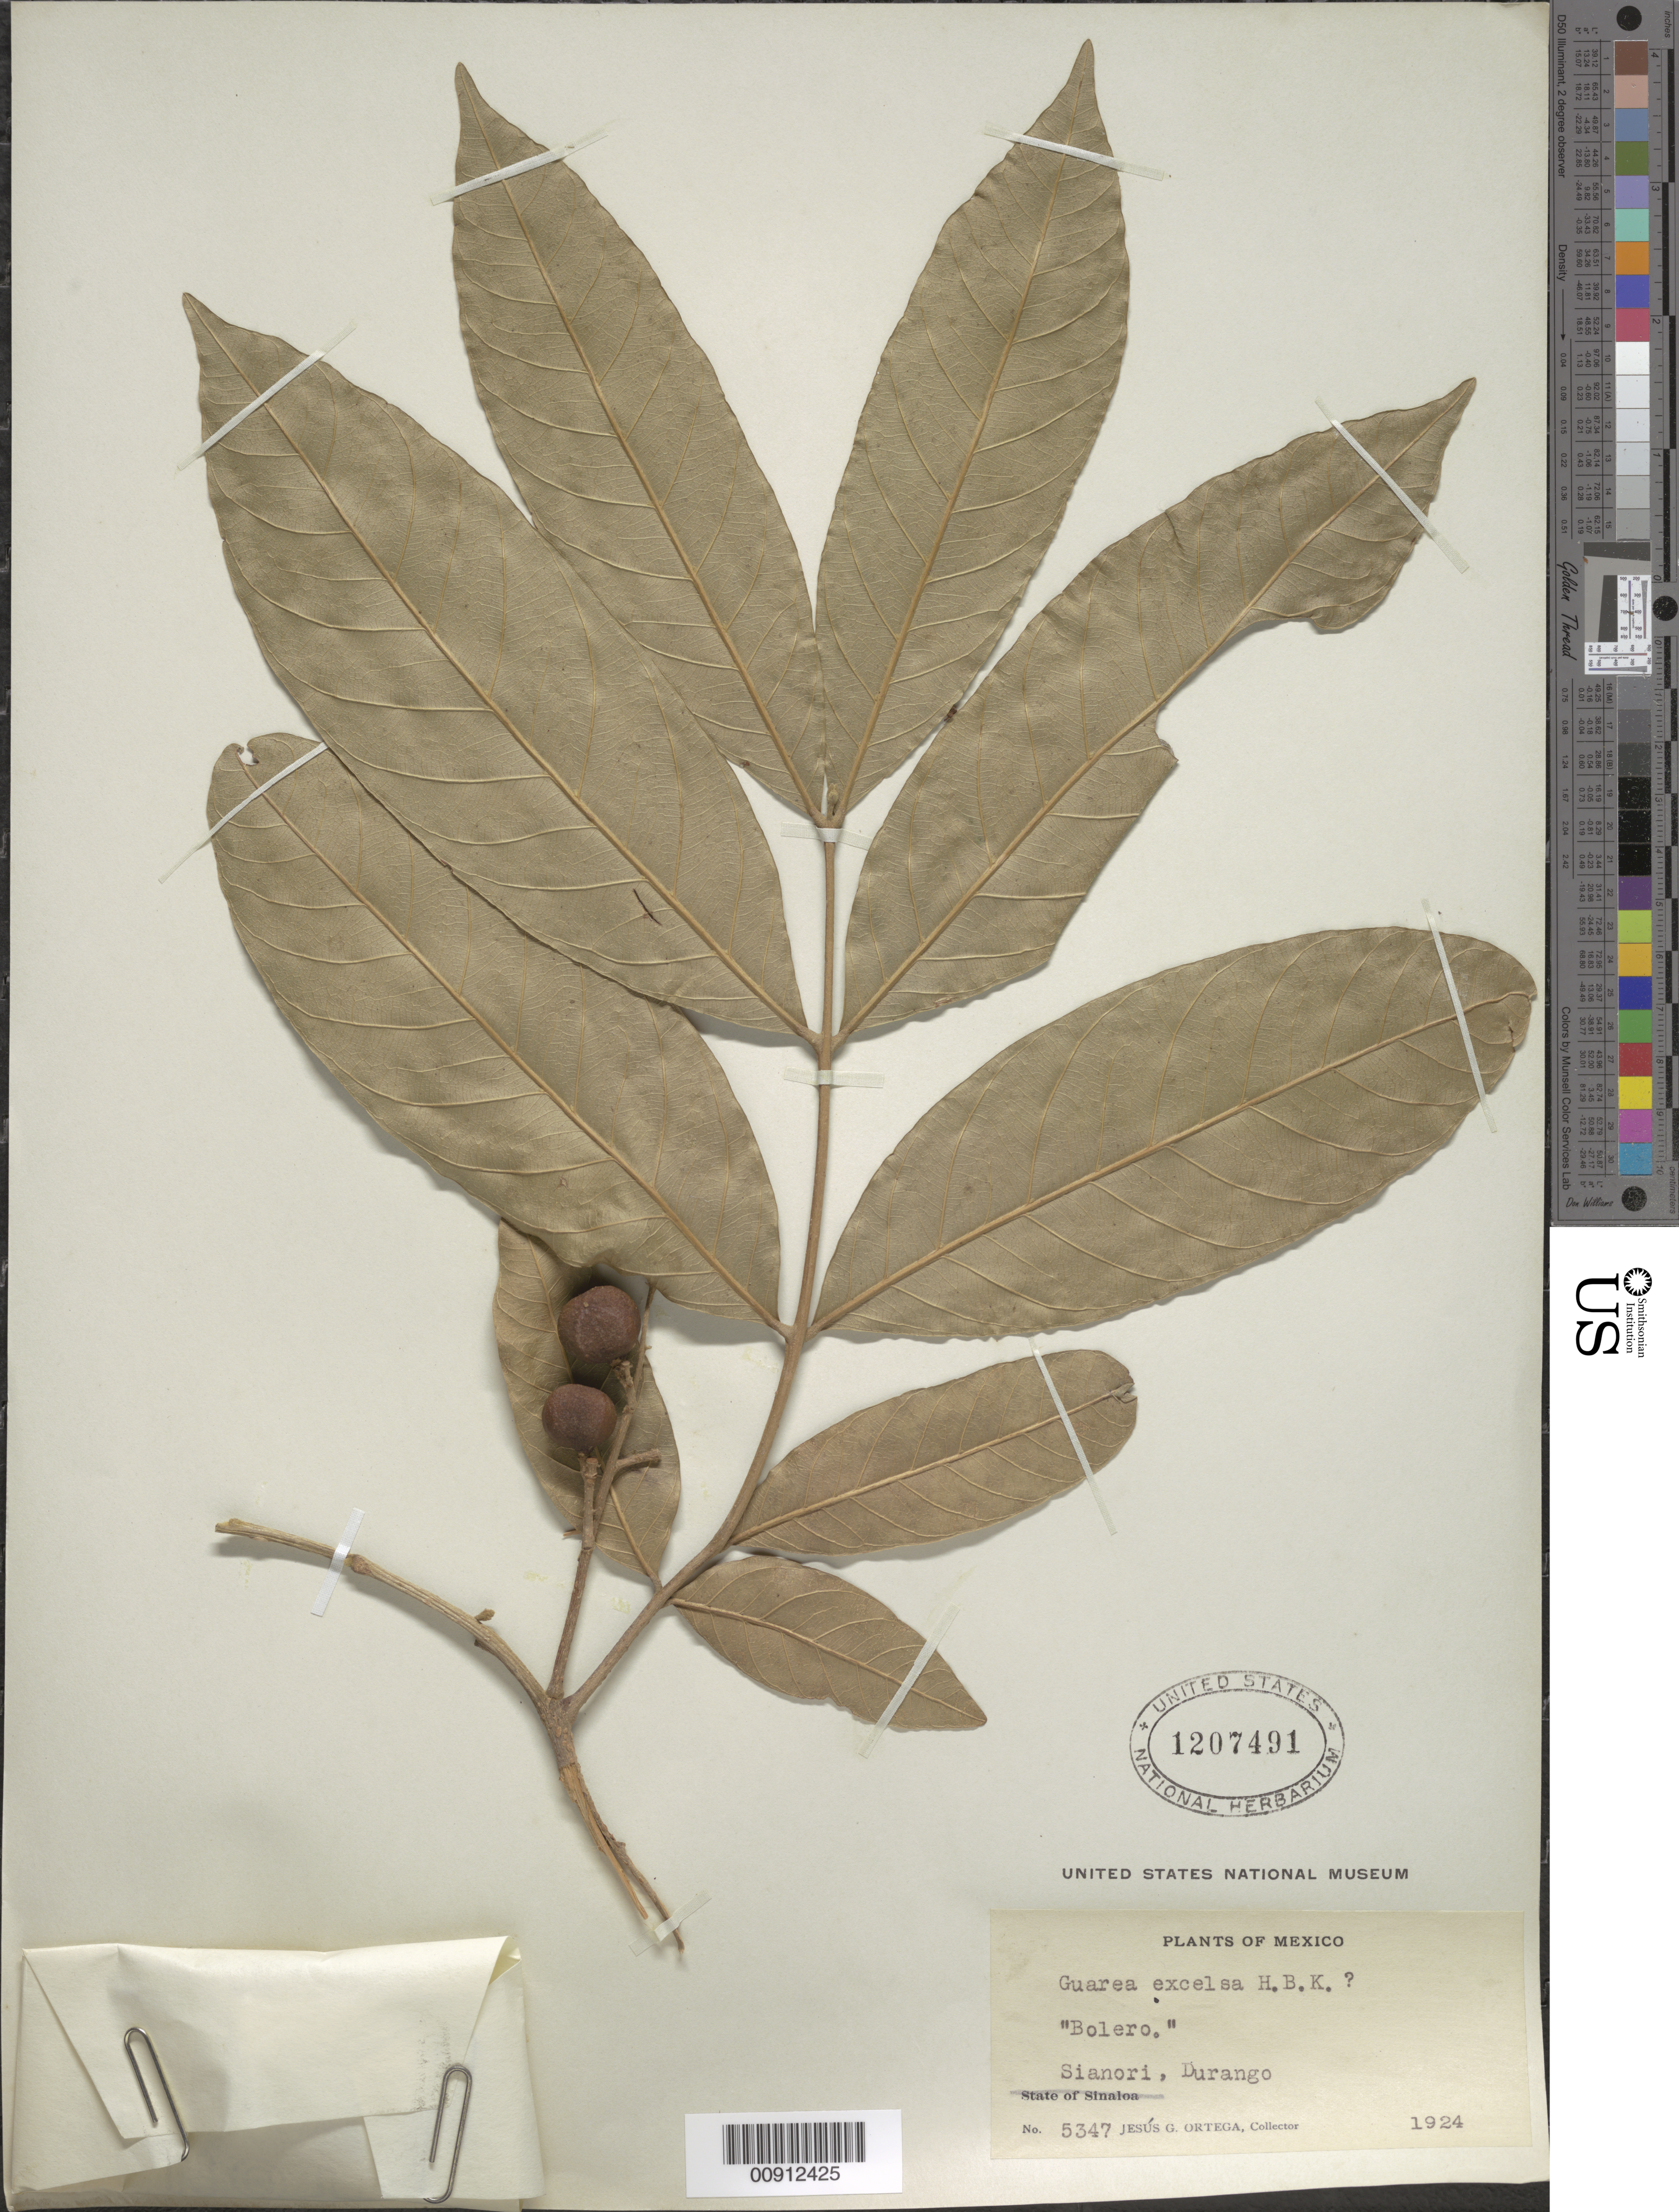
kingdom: Plantae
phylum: Tracheophyta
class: Magnoliopsida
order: Sapindales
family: Meliaceae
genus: Guarea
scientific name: Guarea excelsa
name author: Kunth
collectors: J. Ortega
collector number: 5347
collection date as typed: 1924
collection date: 1924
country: Mexico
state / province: Durango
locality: Sianori, Durango.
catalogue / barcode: US 1207491